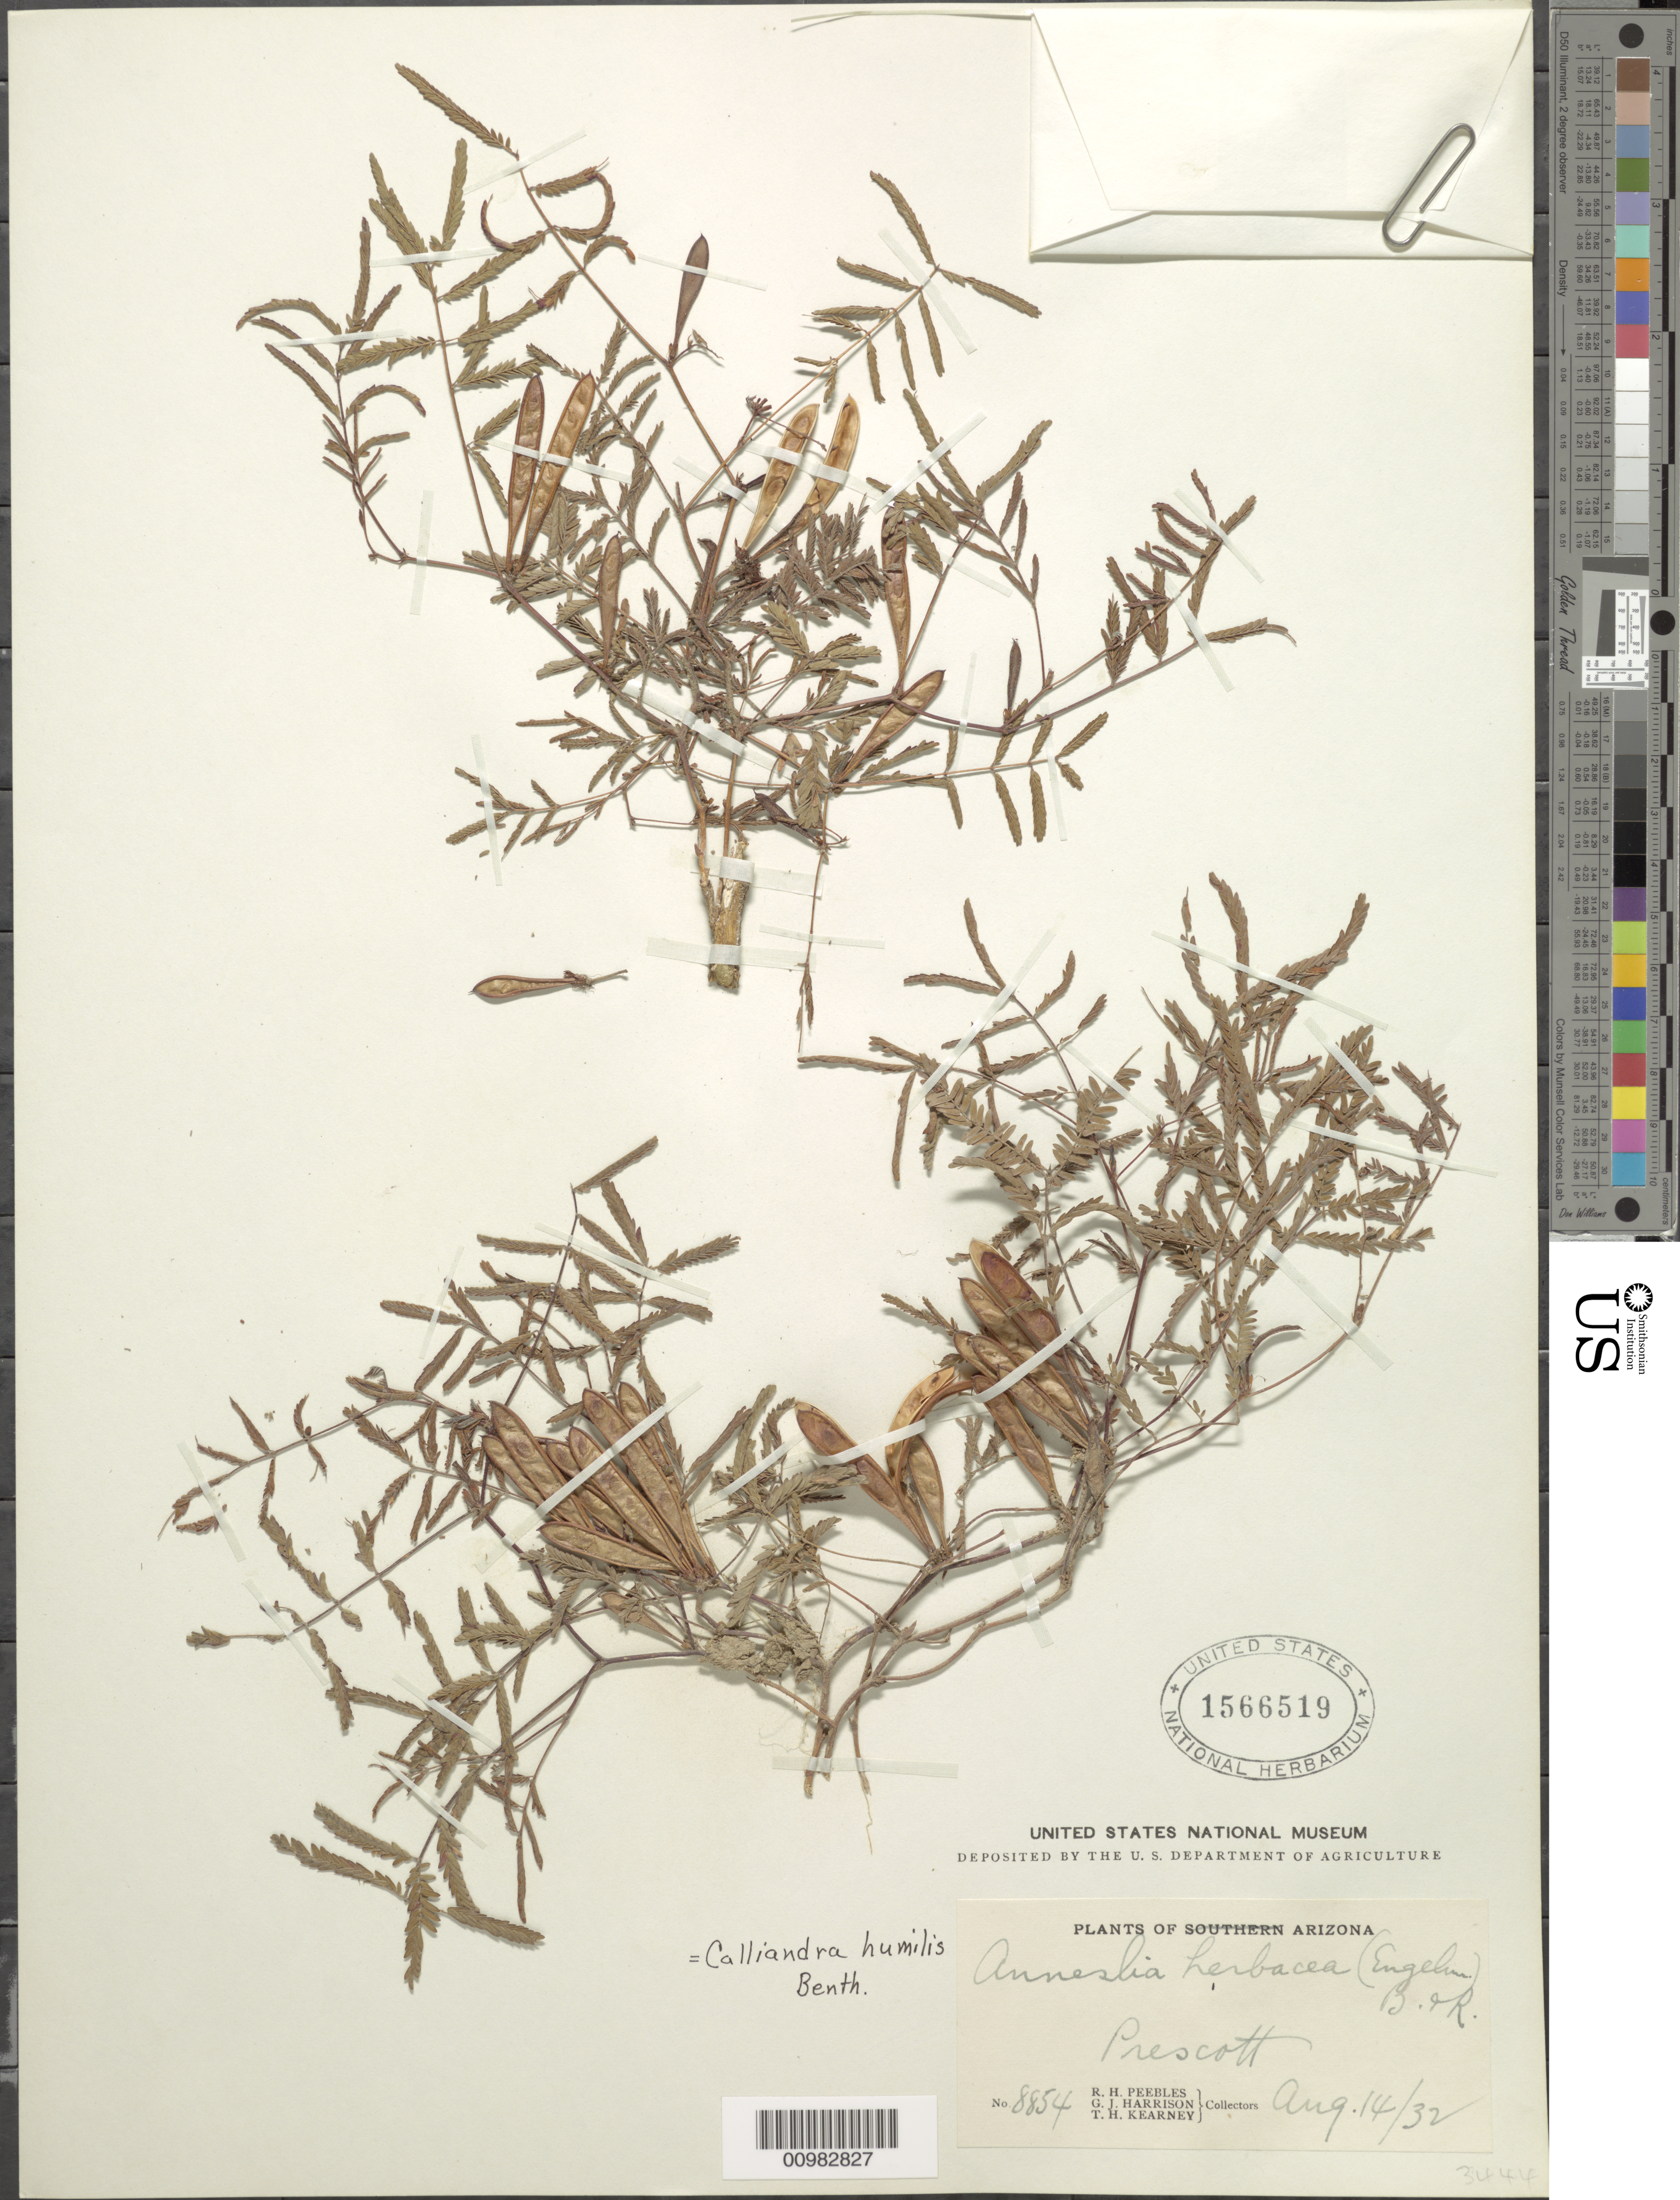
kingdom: Plantae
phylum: Tracheophyta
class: Magnoliopsida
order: Fabales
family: Fabaceae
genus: Calliandra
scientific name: Calliandra humilis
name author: Benth.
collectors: R. H. Peebles & G. J. Harrison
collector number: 8854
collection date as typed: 14 Aug 1932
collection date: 1932-08-14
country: United States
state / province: Arizona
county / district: Yavapai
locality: Prescott.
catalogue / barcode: US 1566519